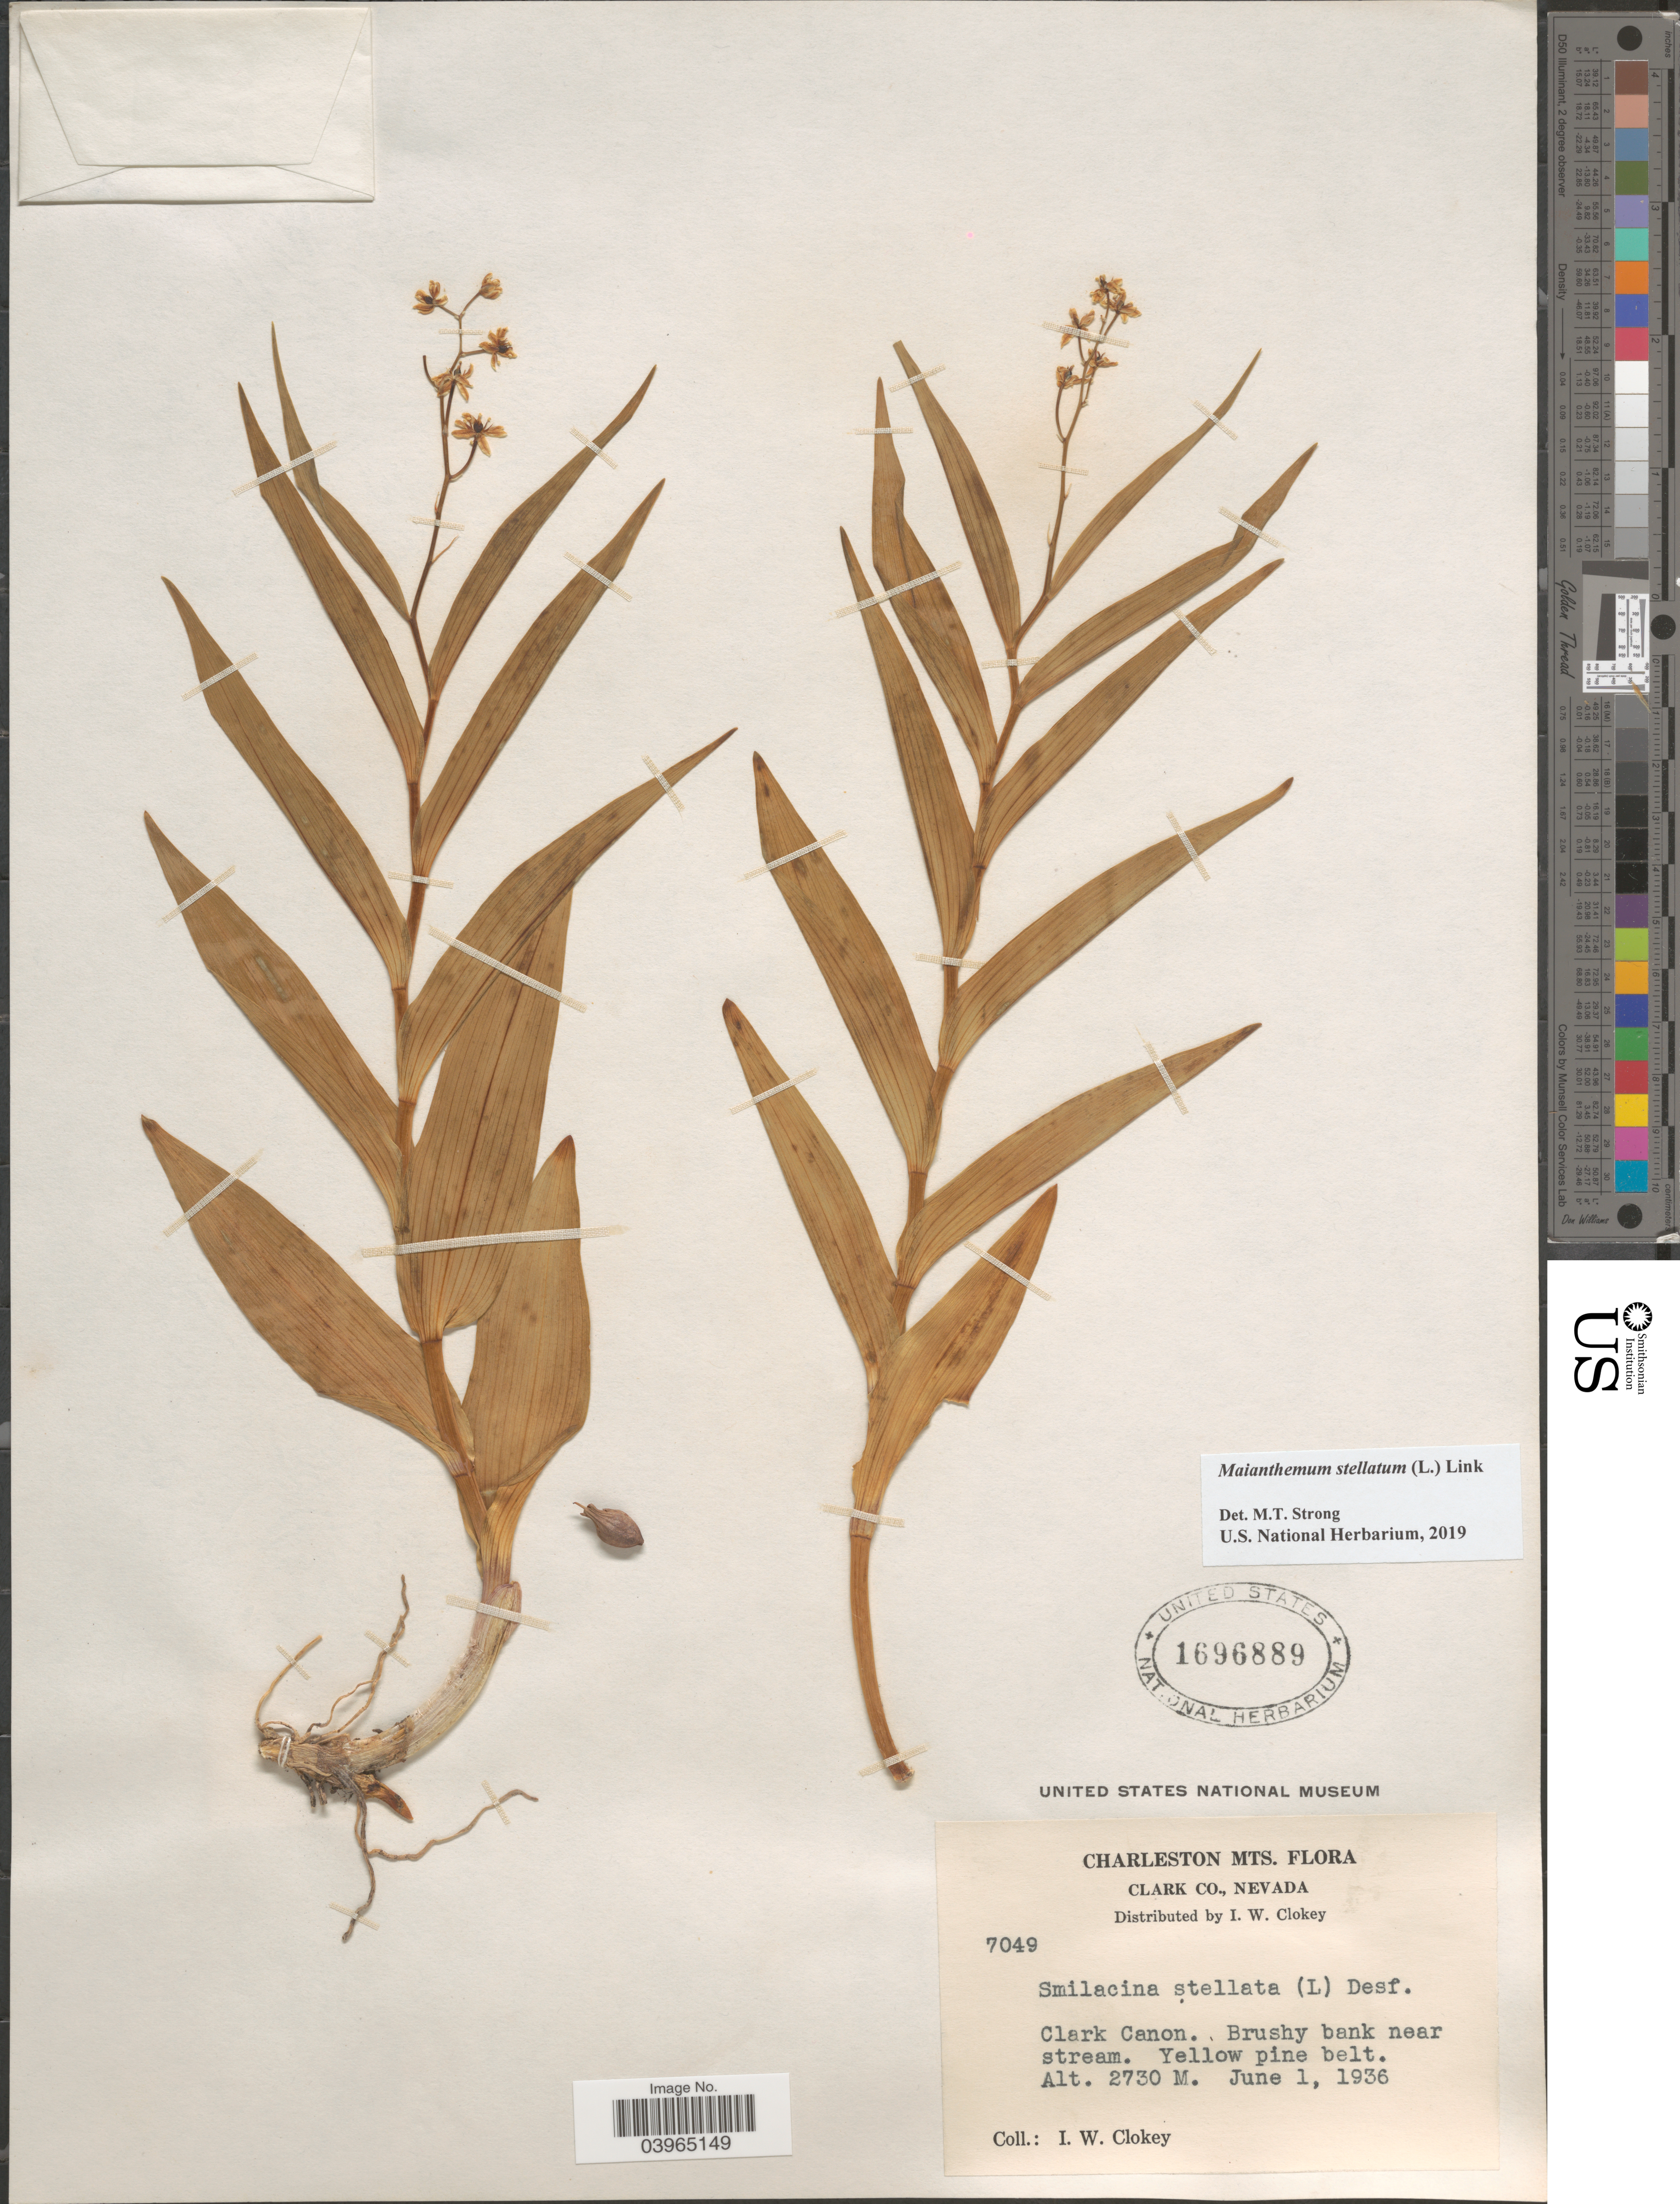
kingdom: Plantae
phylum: Tracheophyta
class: Liliopsida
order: Asparagales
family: Asparagaceae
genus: Maianthemum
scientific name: Maianthemum stellatum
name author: (L.) Link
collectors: I. W. Clokey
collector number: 7049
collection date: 1936-06-01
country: United States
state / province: Nevada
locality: Charleston Mts. Clark Co. Clark Canon. Brushy bank near stream. Yellow pine belt.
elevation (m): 2730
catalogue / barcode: US 1696889